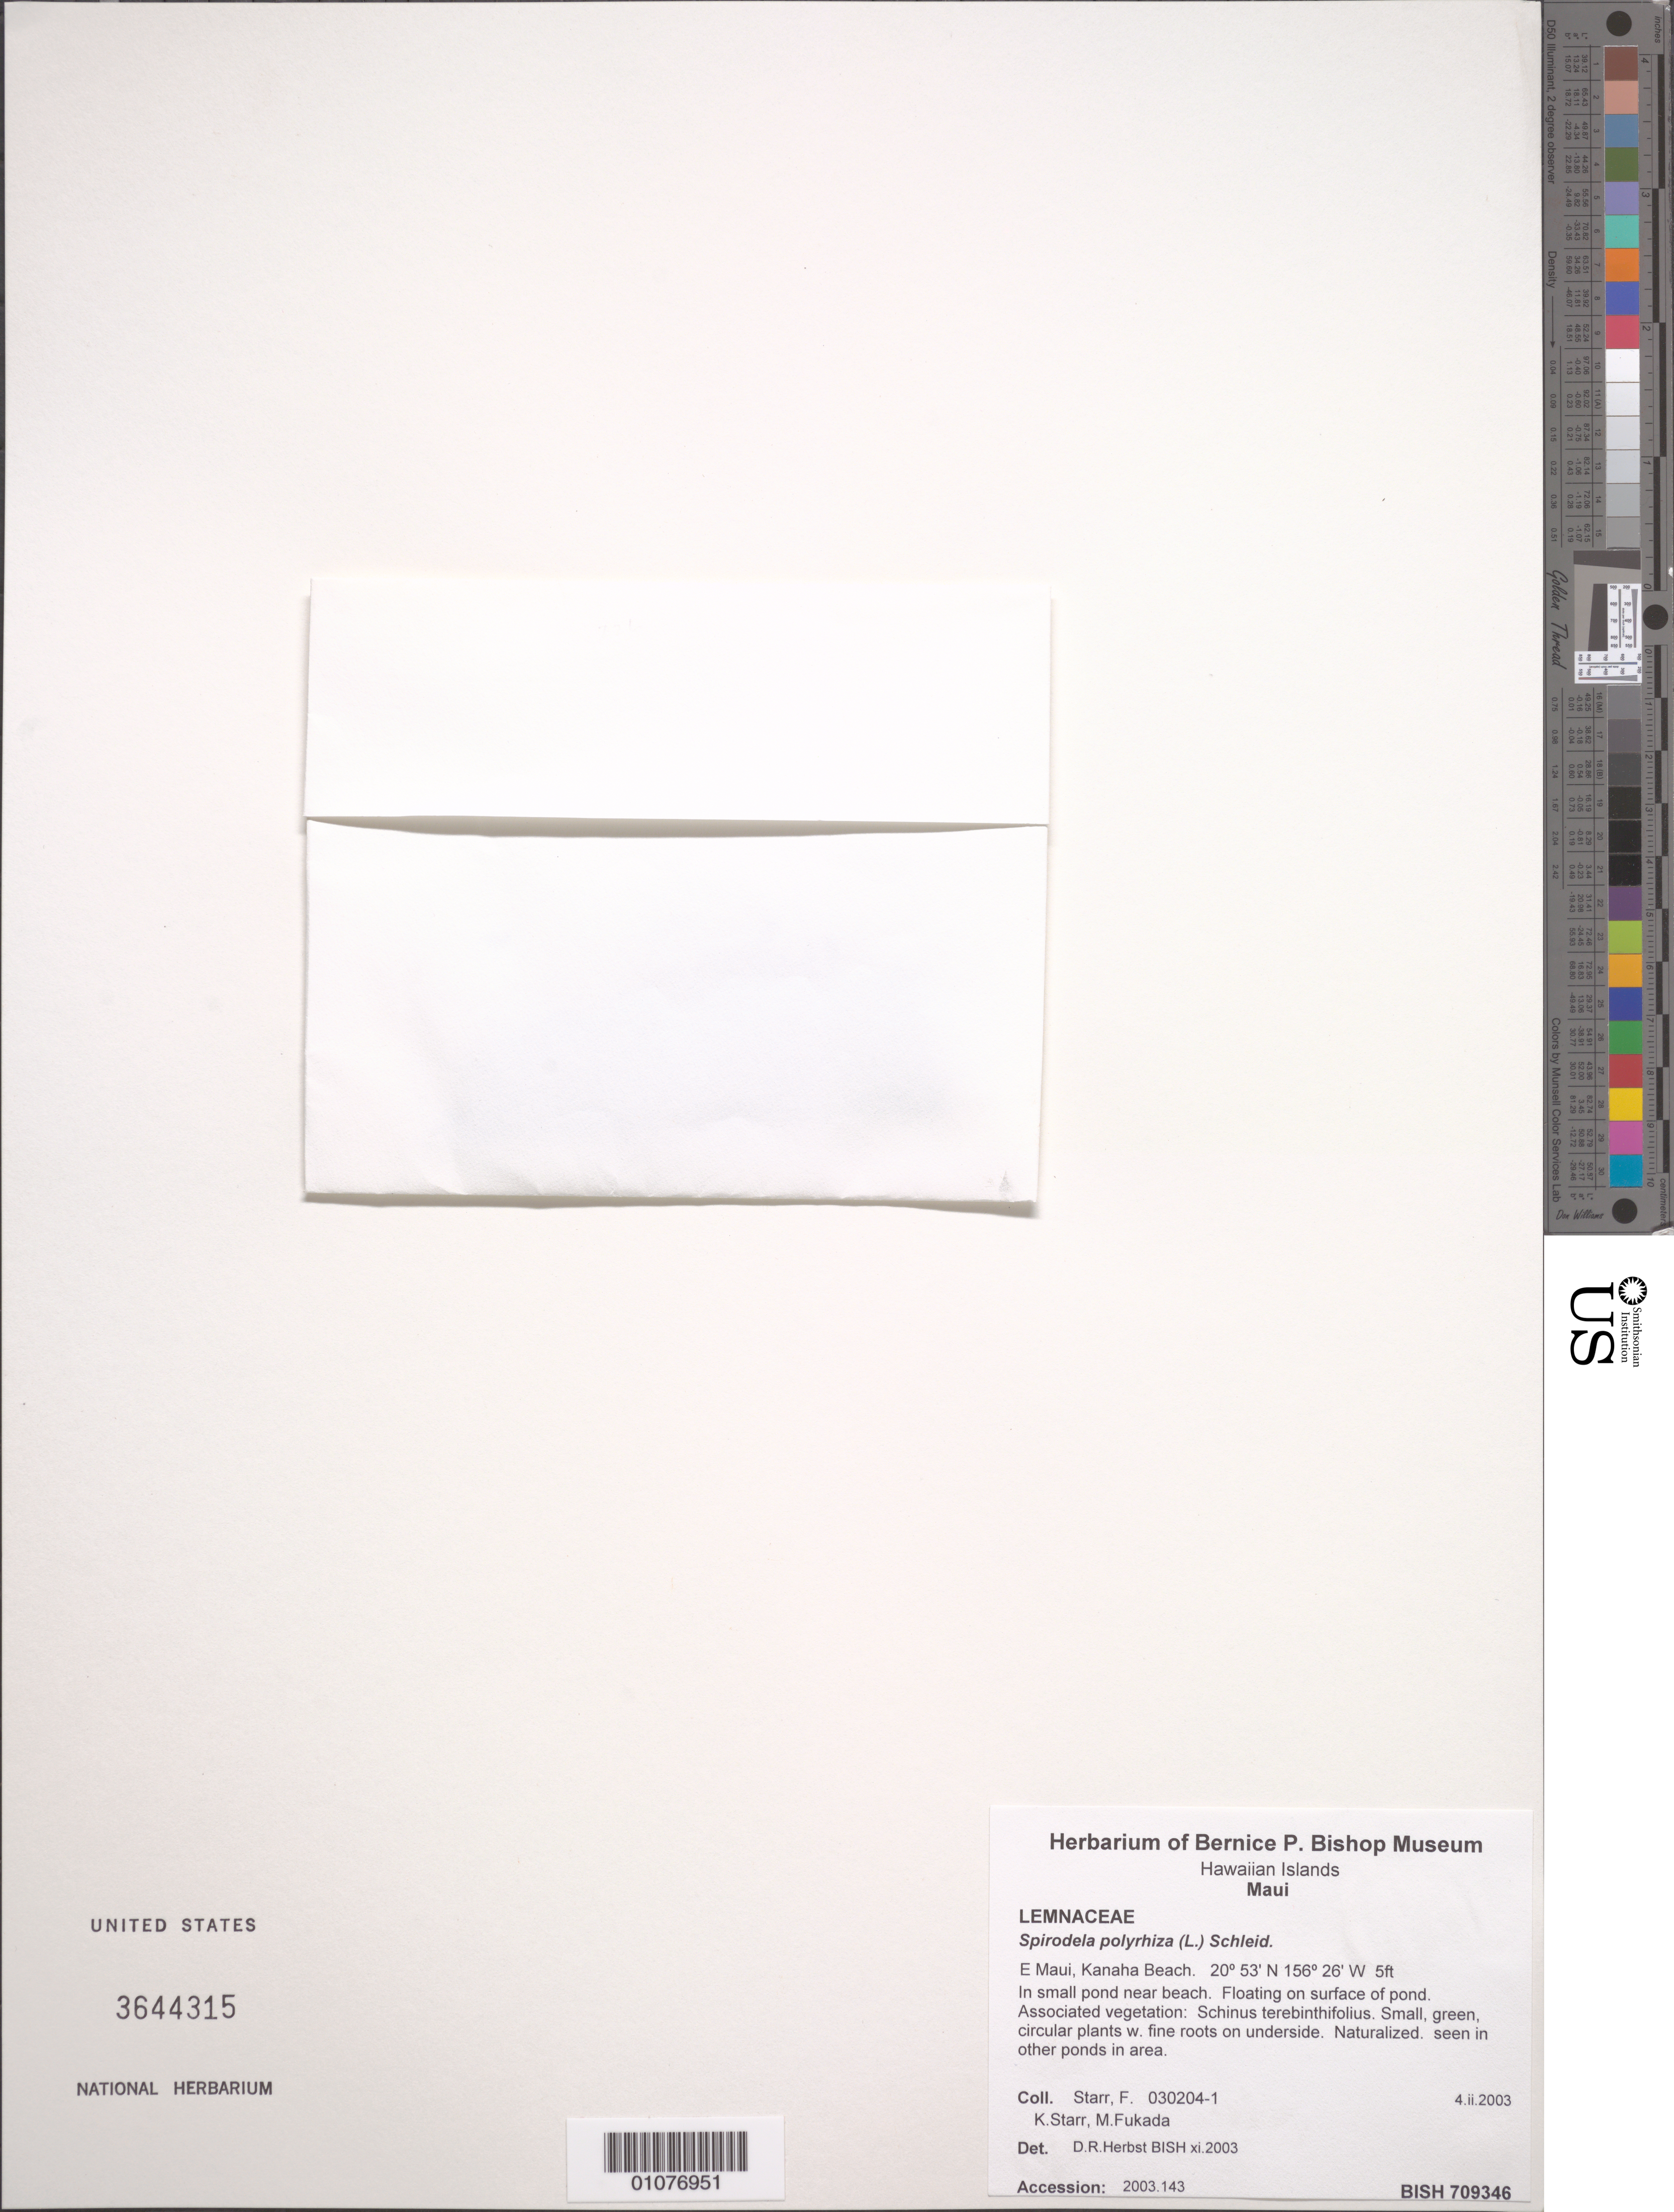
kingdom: Plantae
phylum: Tracheophyta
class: Liliopsida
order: Alismatales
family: Araceae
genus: Spirodela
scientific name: Spirodela polyrrhiza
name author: (L.) Schleid.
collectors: F. Starr, K. Starr & Fukada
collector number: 030204-1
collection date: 2003-02-04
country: United States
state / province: Hawaii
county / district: Maui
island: Maui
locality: E Maui Kanahana Beach. In small pond near beach.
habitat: Floating on surface of pond. Small, green circulr plants w/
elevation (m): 2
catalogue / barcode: US 3644315